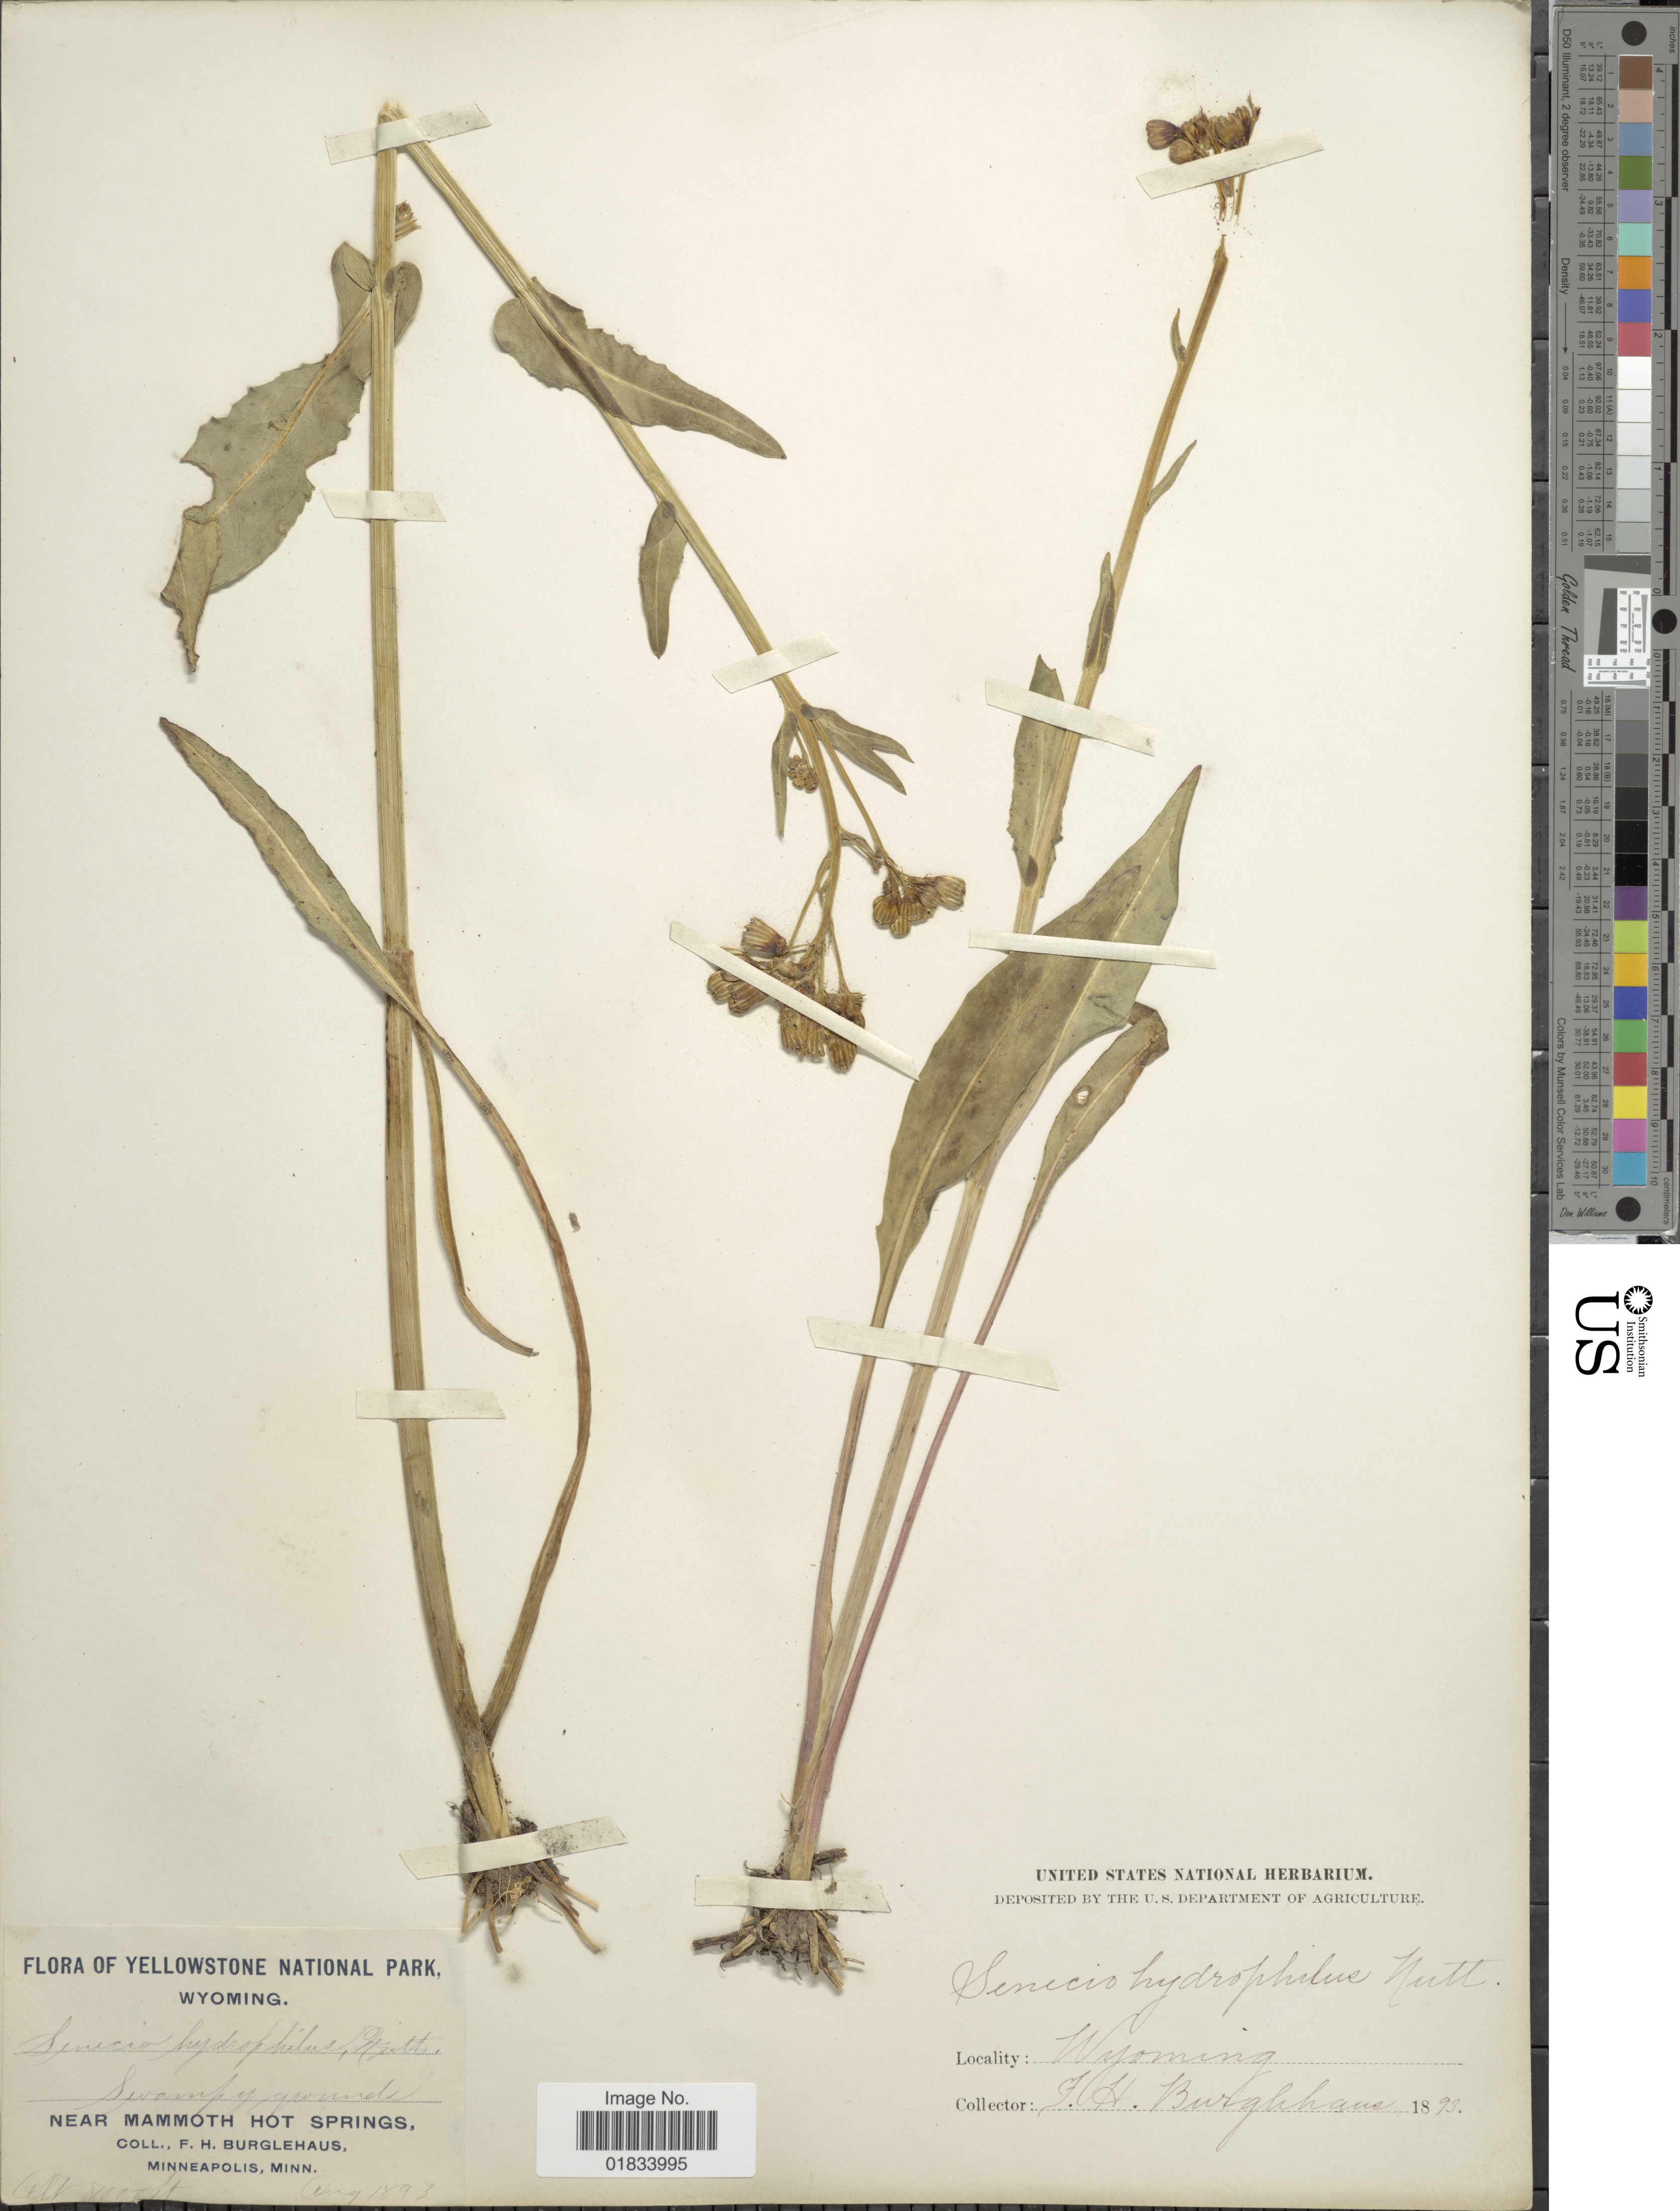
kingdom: Plantae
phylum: Tracheophyta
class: Magnoliopsida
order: Asterales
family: Asteraceae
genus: Senecio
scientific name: Senecio hydrophilus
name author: Nutt.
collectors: F. Burglehaus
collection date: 1893-08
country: United States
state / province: Wyoming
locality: Yellowstone National Park, Near Mammoth Hot Springs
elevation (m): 2438